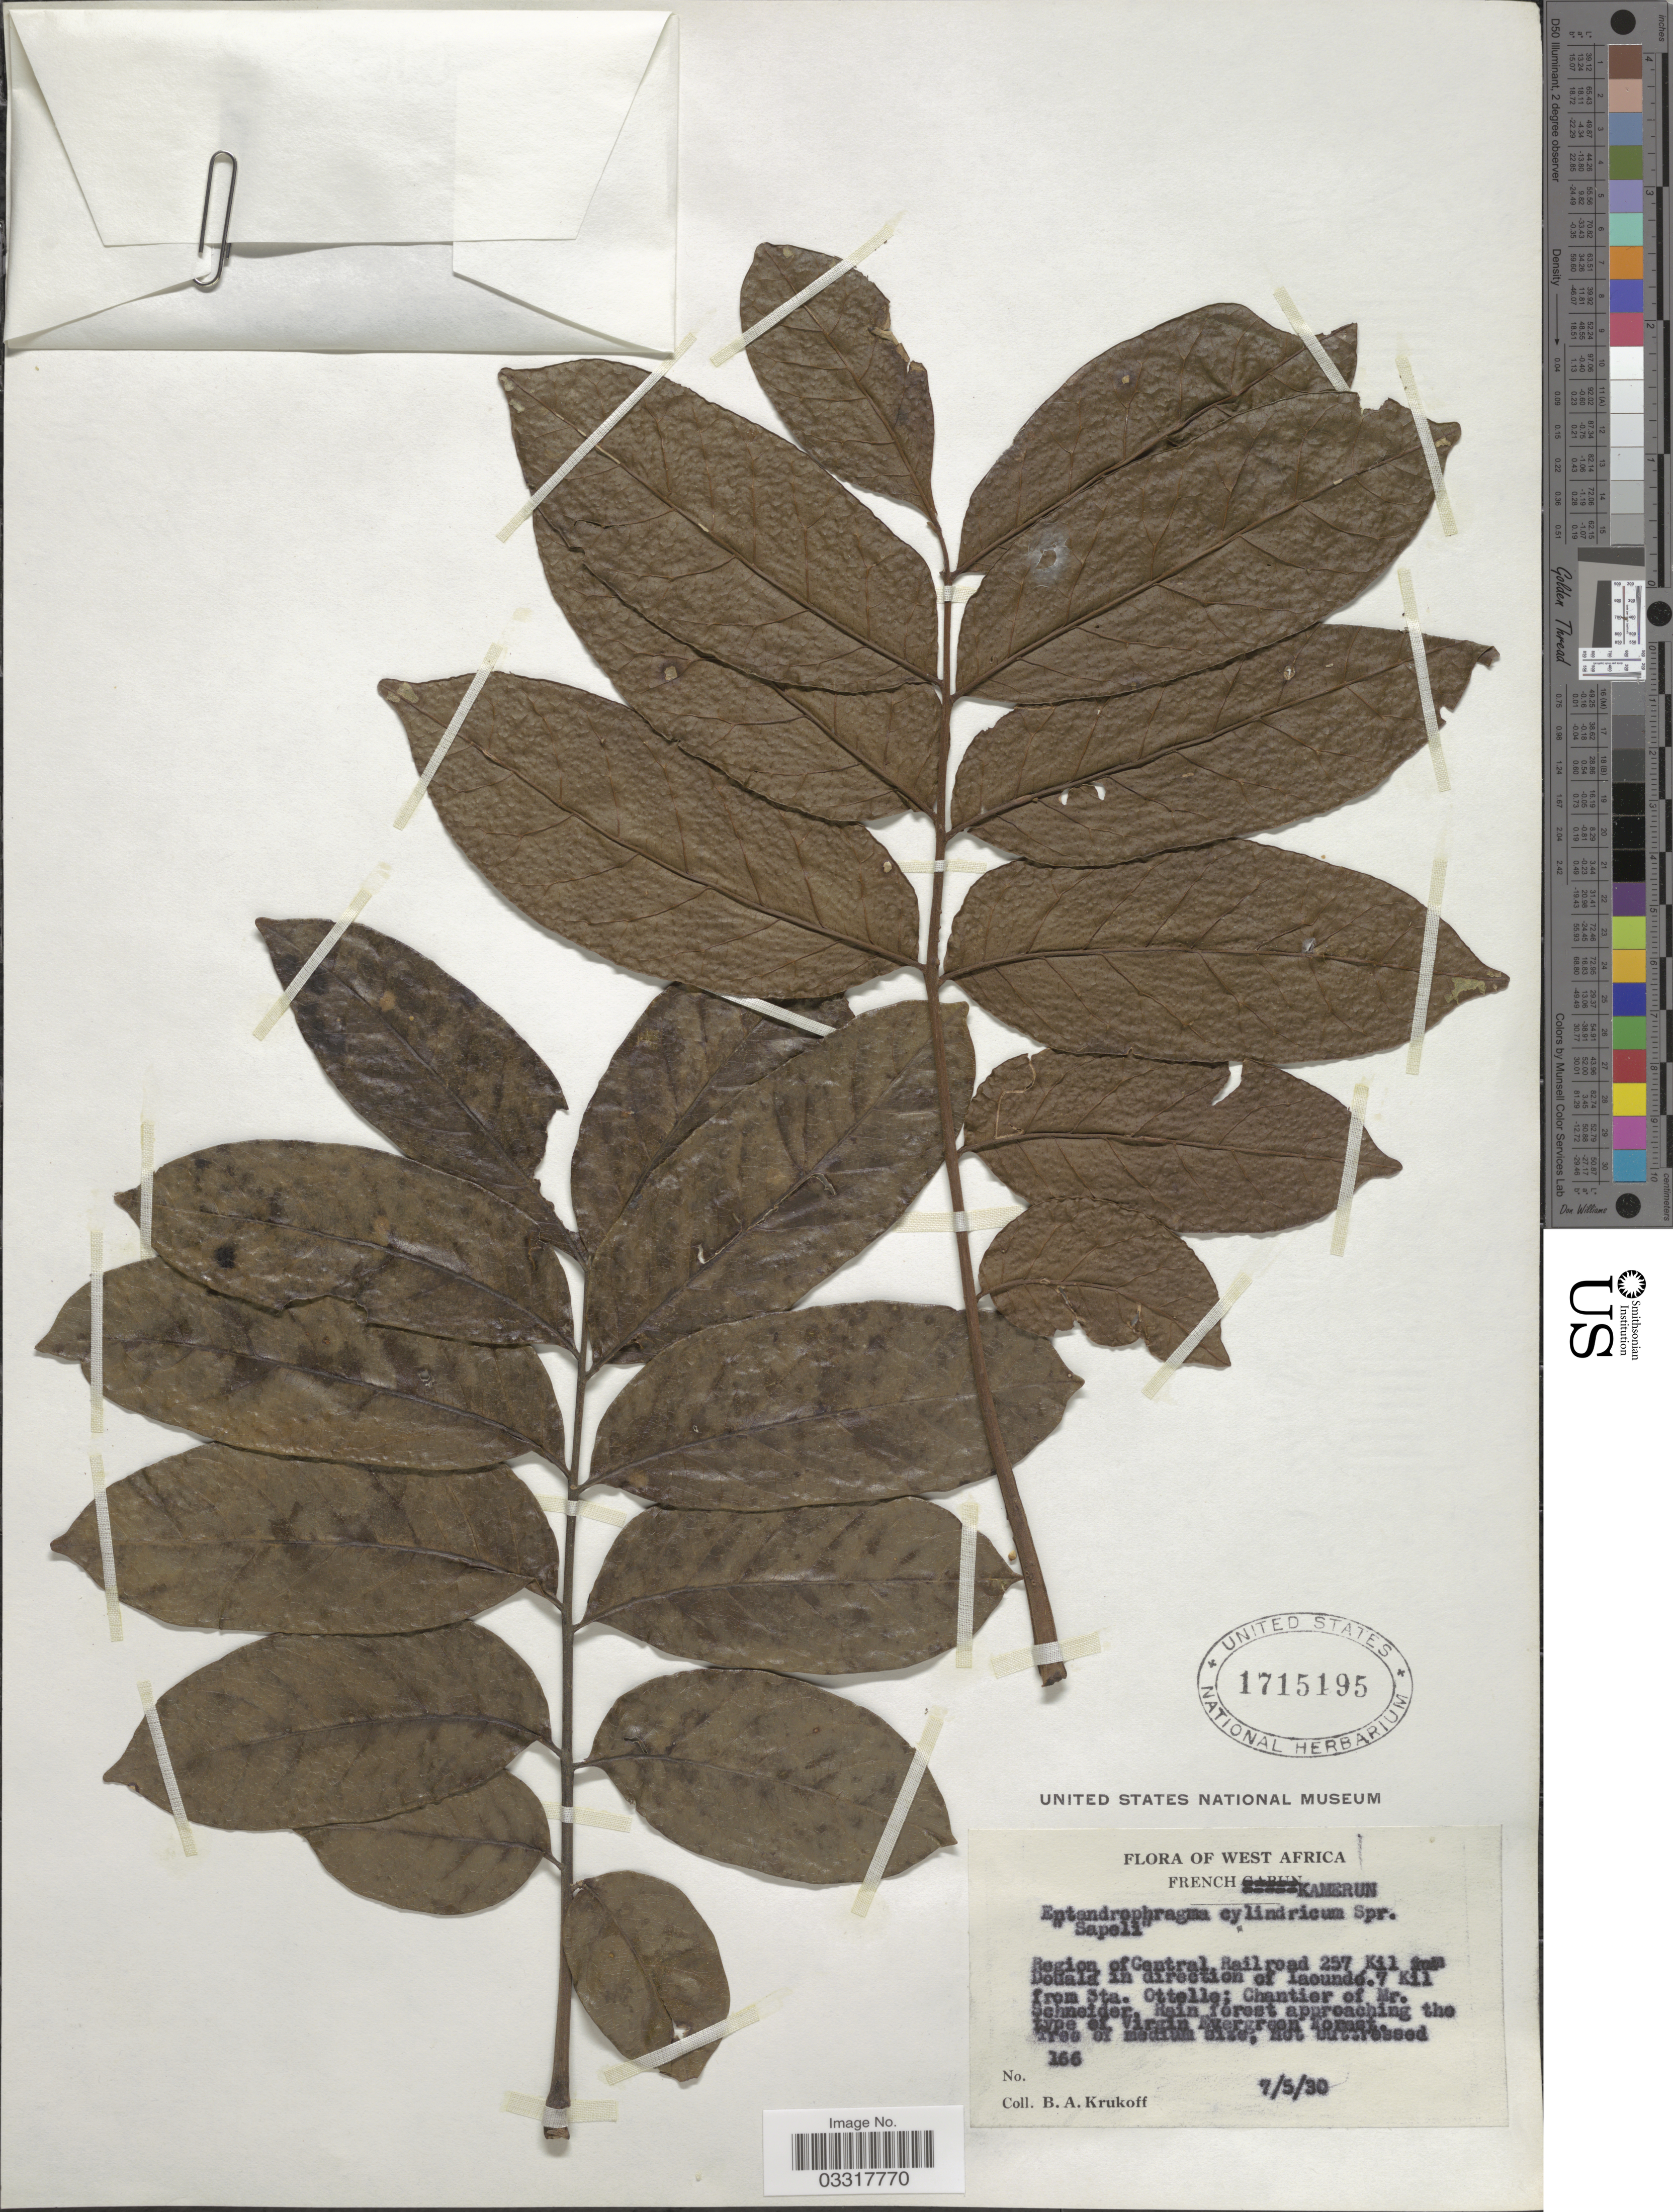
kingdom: Plantae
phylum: Tracheophyta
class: Magnoliopsida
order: Sapindales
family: Meliaceae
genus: Entandrophragma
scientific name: Entandrophragma cylindricum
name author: (Sprague) Sprague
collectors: B. A. Krukoff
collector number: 166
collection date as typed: Transcribed d/m/y: 7/5/30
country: Cameroon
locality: West Africa. French Kamerun. Region of Central Railroad 257 Kil from Doualá in direction of Iaoundé. 7 Kil from Sta. Ottelle; Chantier of Mr. Schneider.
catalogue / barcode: US 1715195